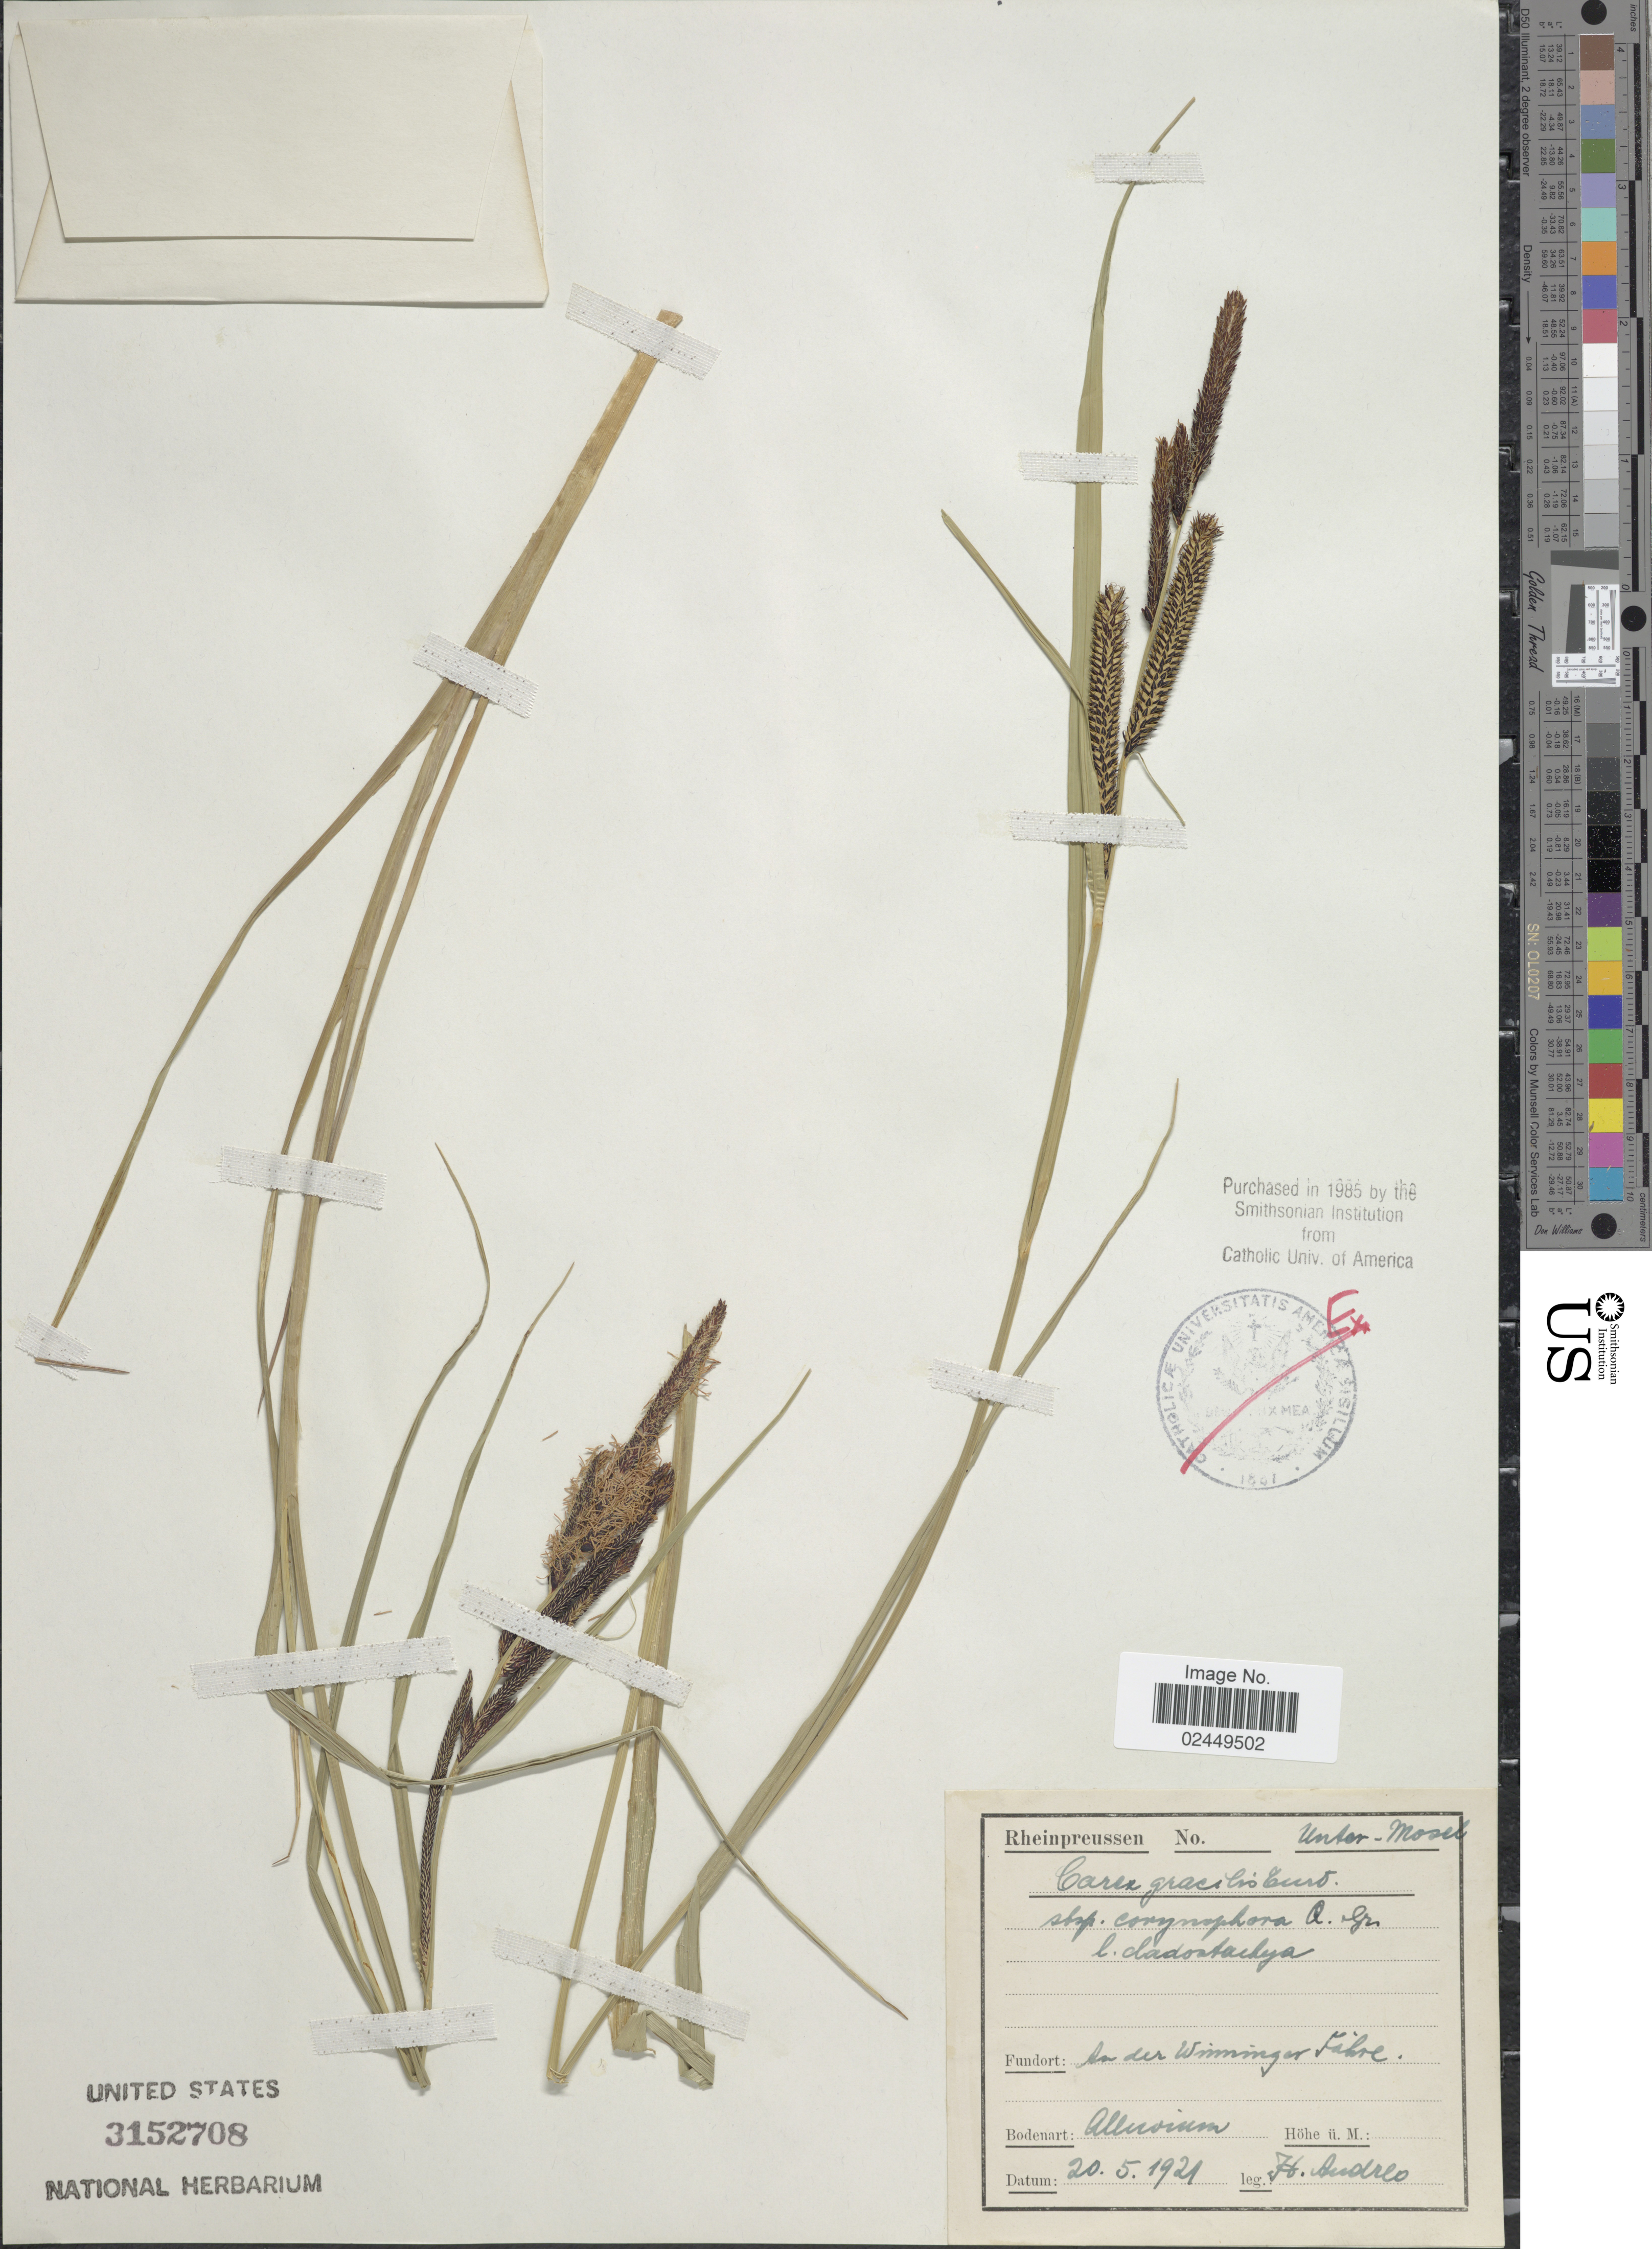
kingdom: Plantae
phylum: Tracheophyta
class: Liliopsida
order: Poales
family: Cyperaceae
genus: Carex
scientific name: Carex acuta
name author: L.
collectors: H. Andres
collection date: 1921-05-20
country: Germany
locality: Unter- Mosel. An der Winninger Sabre. [interpreted]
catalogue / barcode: US 3152708